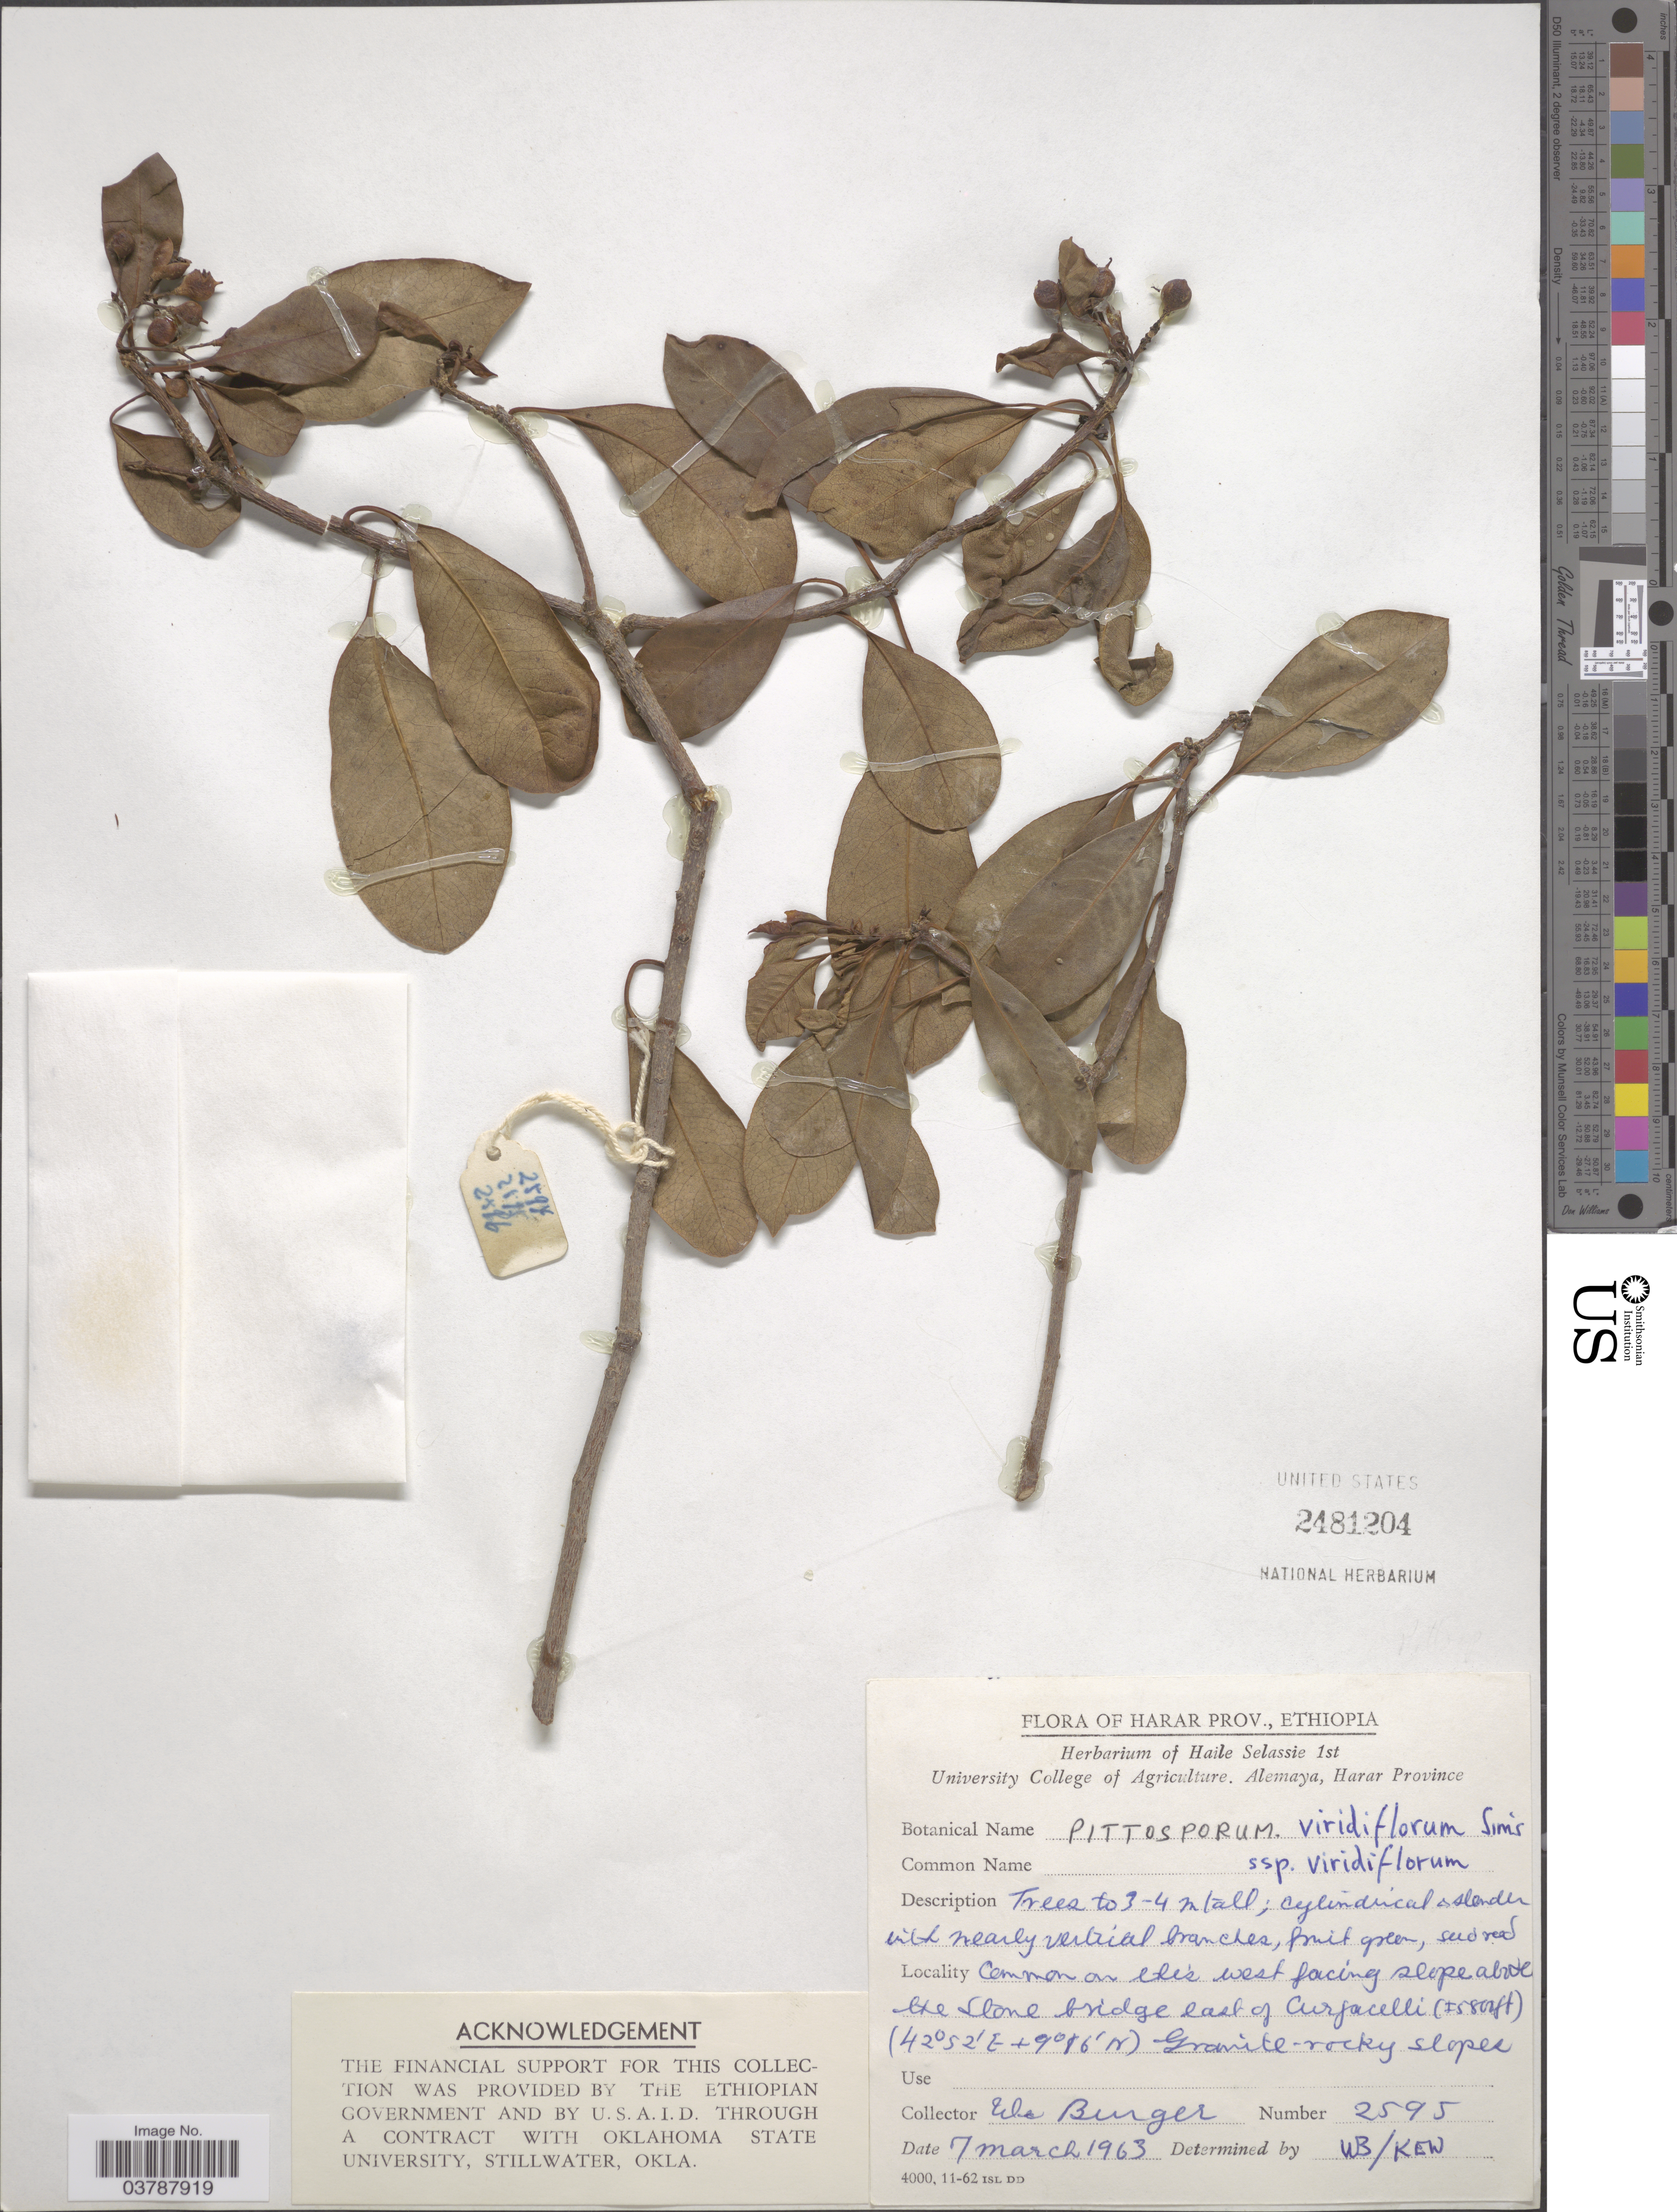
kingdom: Plantae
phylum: Tracheophyta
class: Magnoliopsida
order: Apiales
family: Pittosporaceae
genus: Pittosporum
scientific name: Pittosporum viridiflorum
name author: Sims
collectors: W. Burger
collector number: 2595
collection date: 1963-03-07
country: Ethiopia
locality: Harar Prov. West facing slope above the stone bridge east of Curfacelli.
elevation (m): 1768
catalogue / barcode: US 2481204